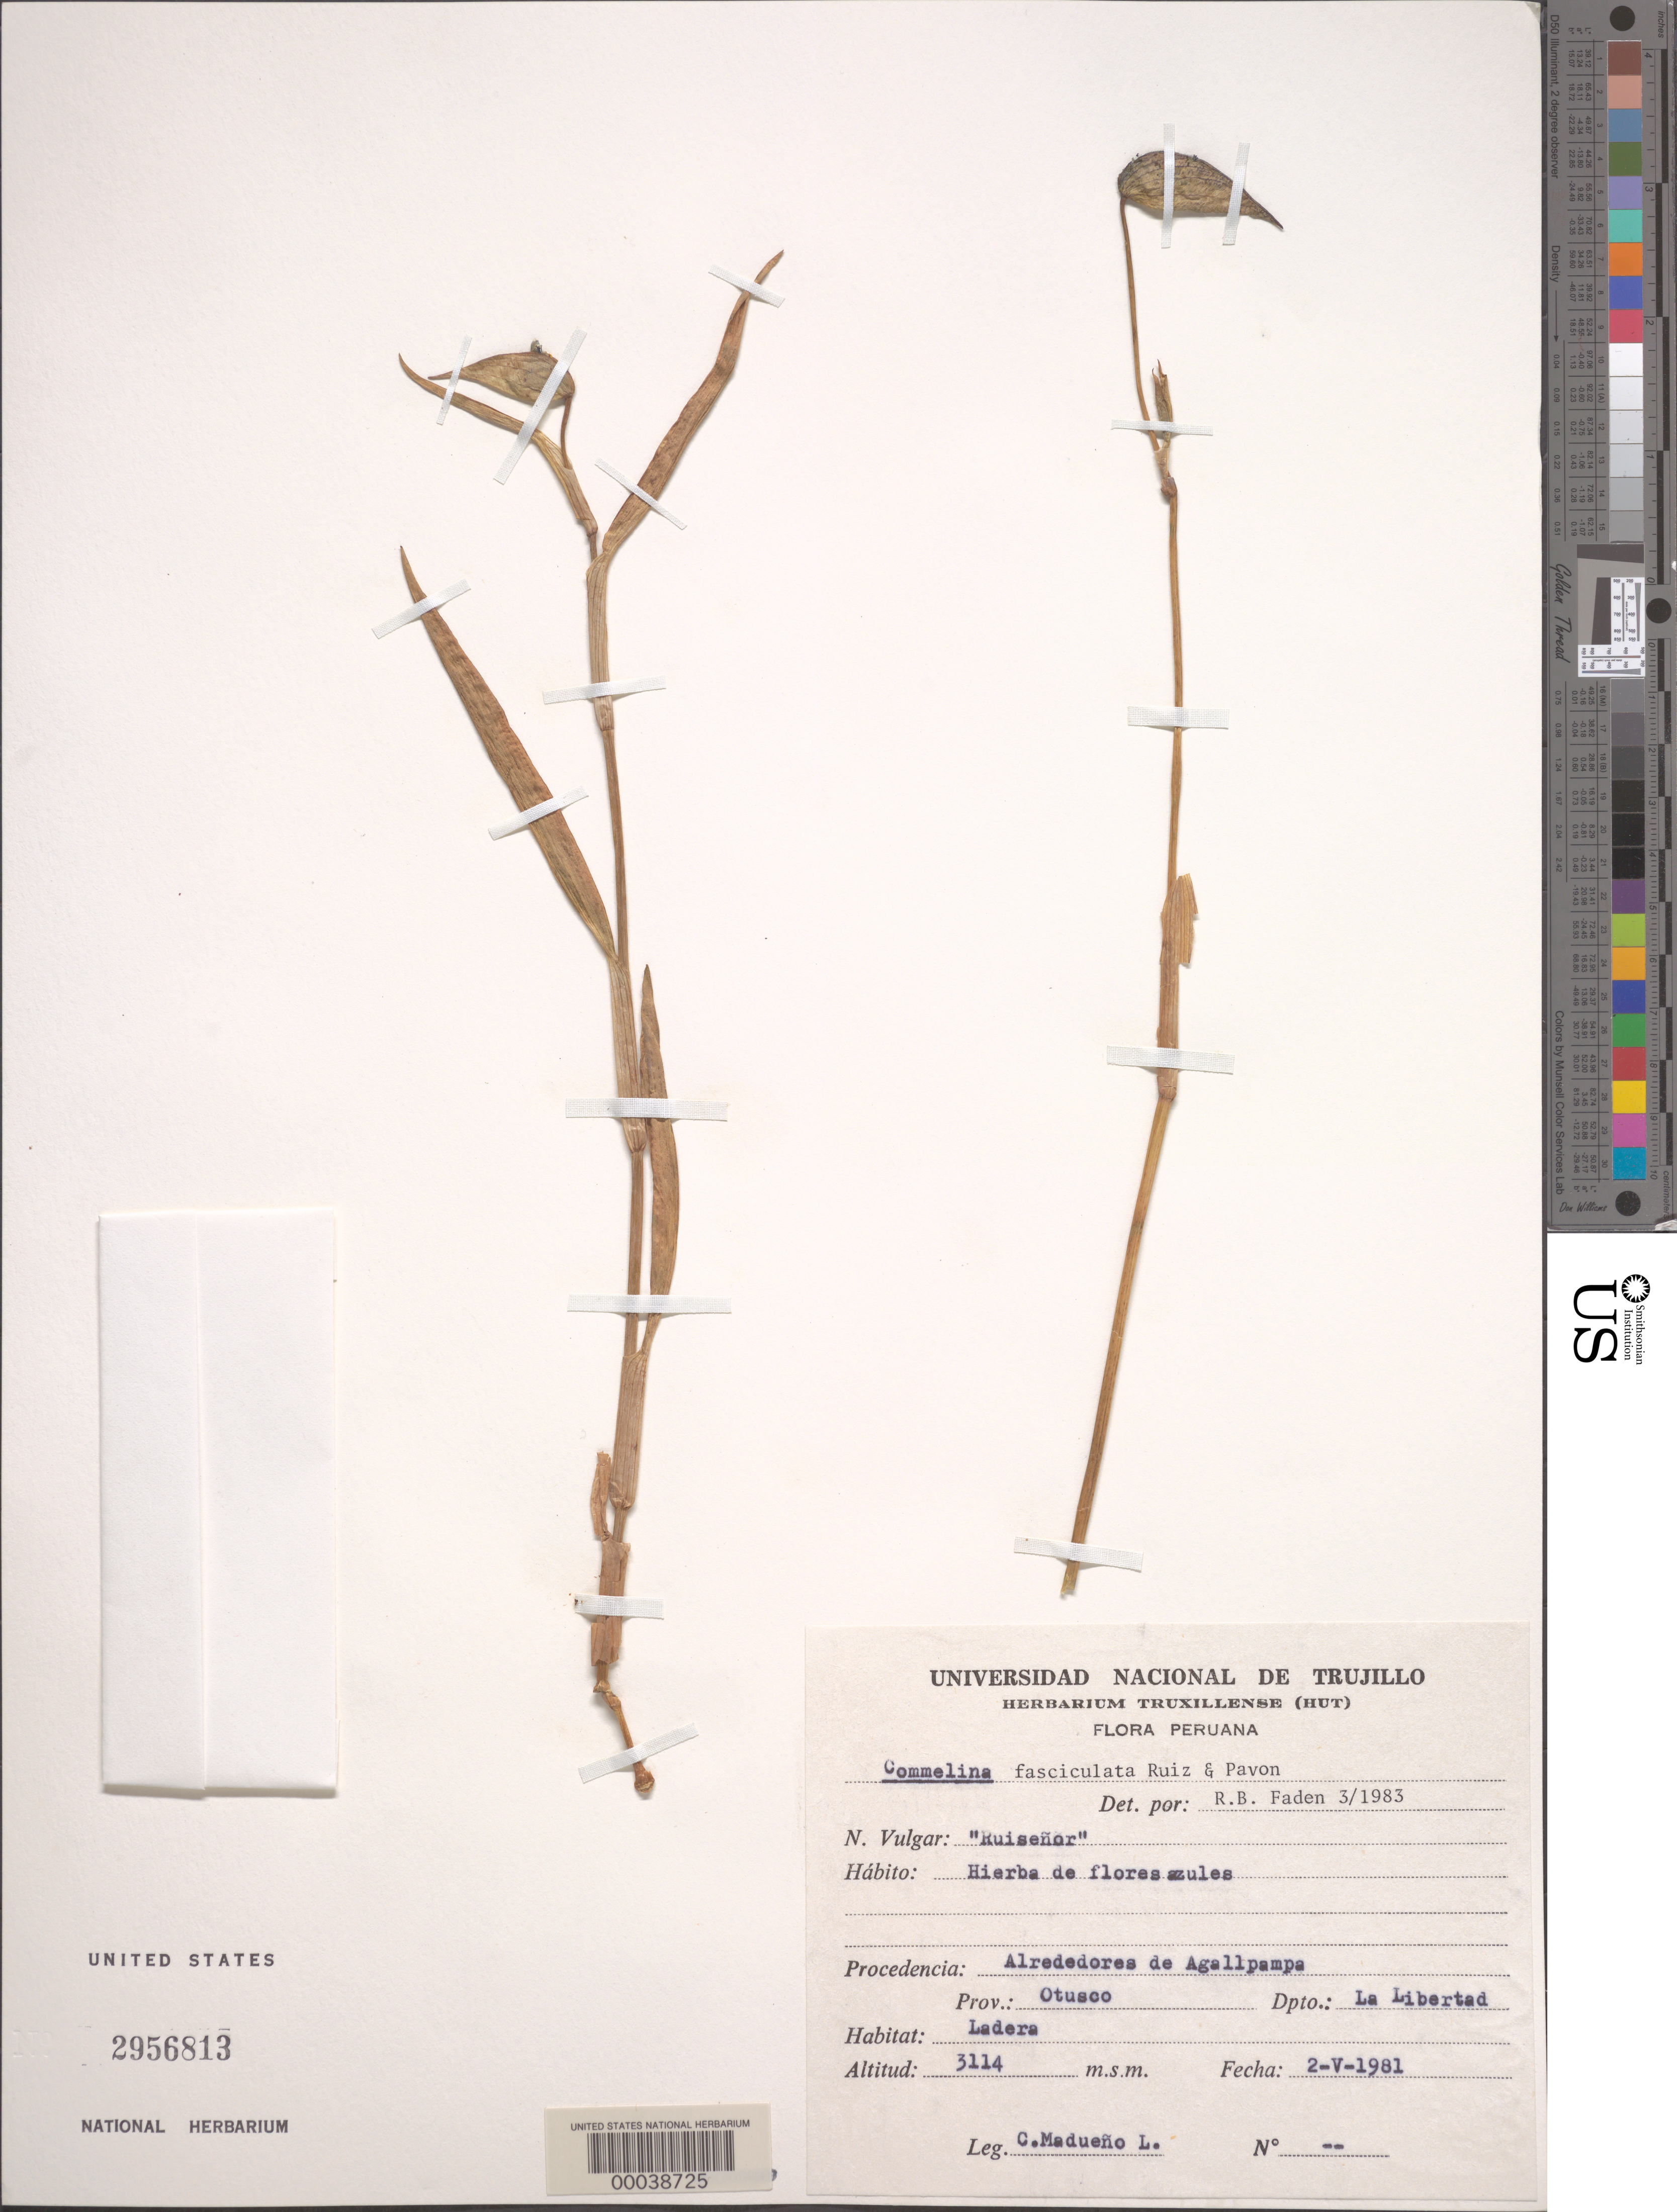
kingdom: Plantae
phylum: Tracheophyta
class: Liliopsida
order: Commelinales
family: Commelinaceae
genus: Commelina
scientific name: Commelina fasciculata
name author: Ruiz & Pav.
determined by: Faden, Robert B., (US), Smithsonian Institution - National Museum of Natural History (UNITED STATES)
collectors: C. Madueno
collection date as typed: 02 May 1981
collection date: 1981-05-02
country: Peru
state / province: La Libertad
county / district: Otuzco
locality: Alrededores de agallpama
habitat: Slope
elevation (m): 3114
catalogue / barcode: US 2956813